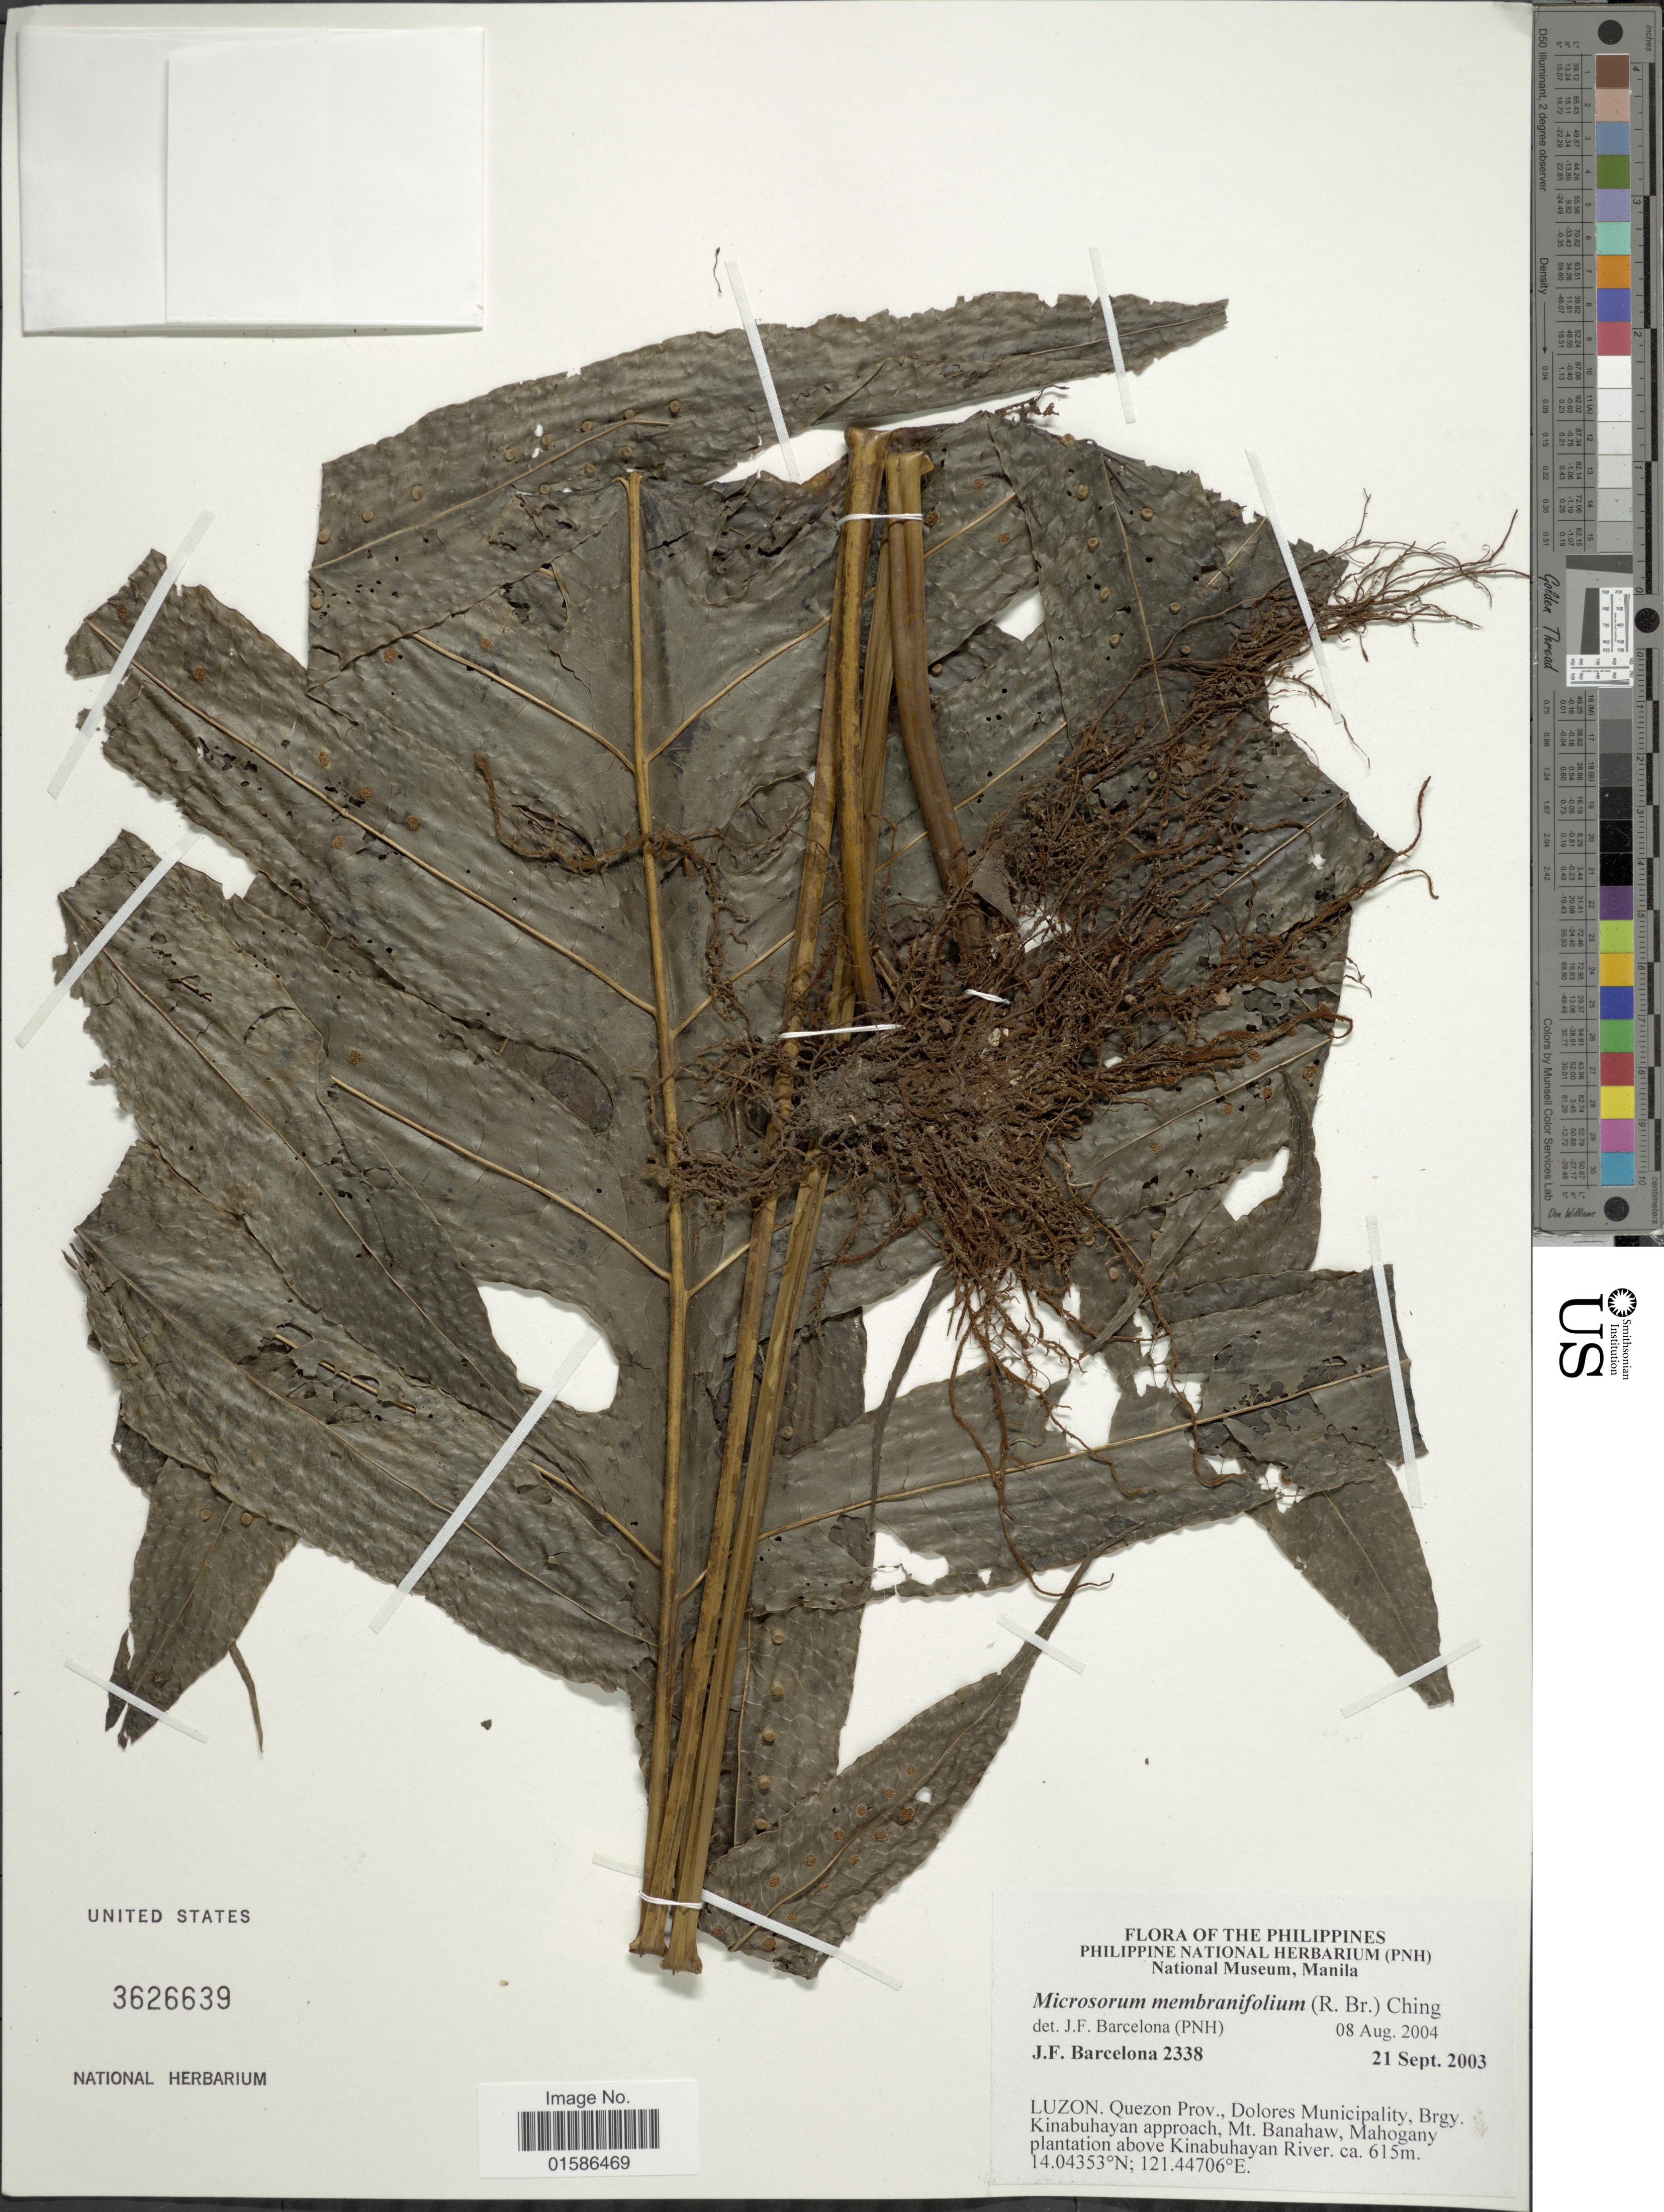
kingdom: Plantae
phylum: Tracheophyta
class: Polypodiopsida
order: Polypodiales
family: Polypodiaceae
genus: Microsorum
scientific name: Microsorum membranifolium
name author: (R. Br.) Ching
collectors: J. F. Barcelona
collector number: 2338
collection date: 2003-09-21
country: Philippines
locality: Luzon. Quezon Prov., Dolores Municipality, Brgy. Kinabuhayan approach, Mt Banahaw. Mahogany plantation above Kinabuhayan River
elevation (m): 615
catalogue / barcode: US 3626639